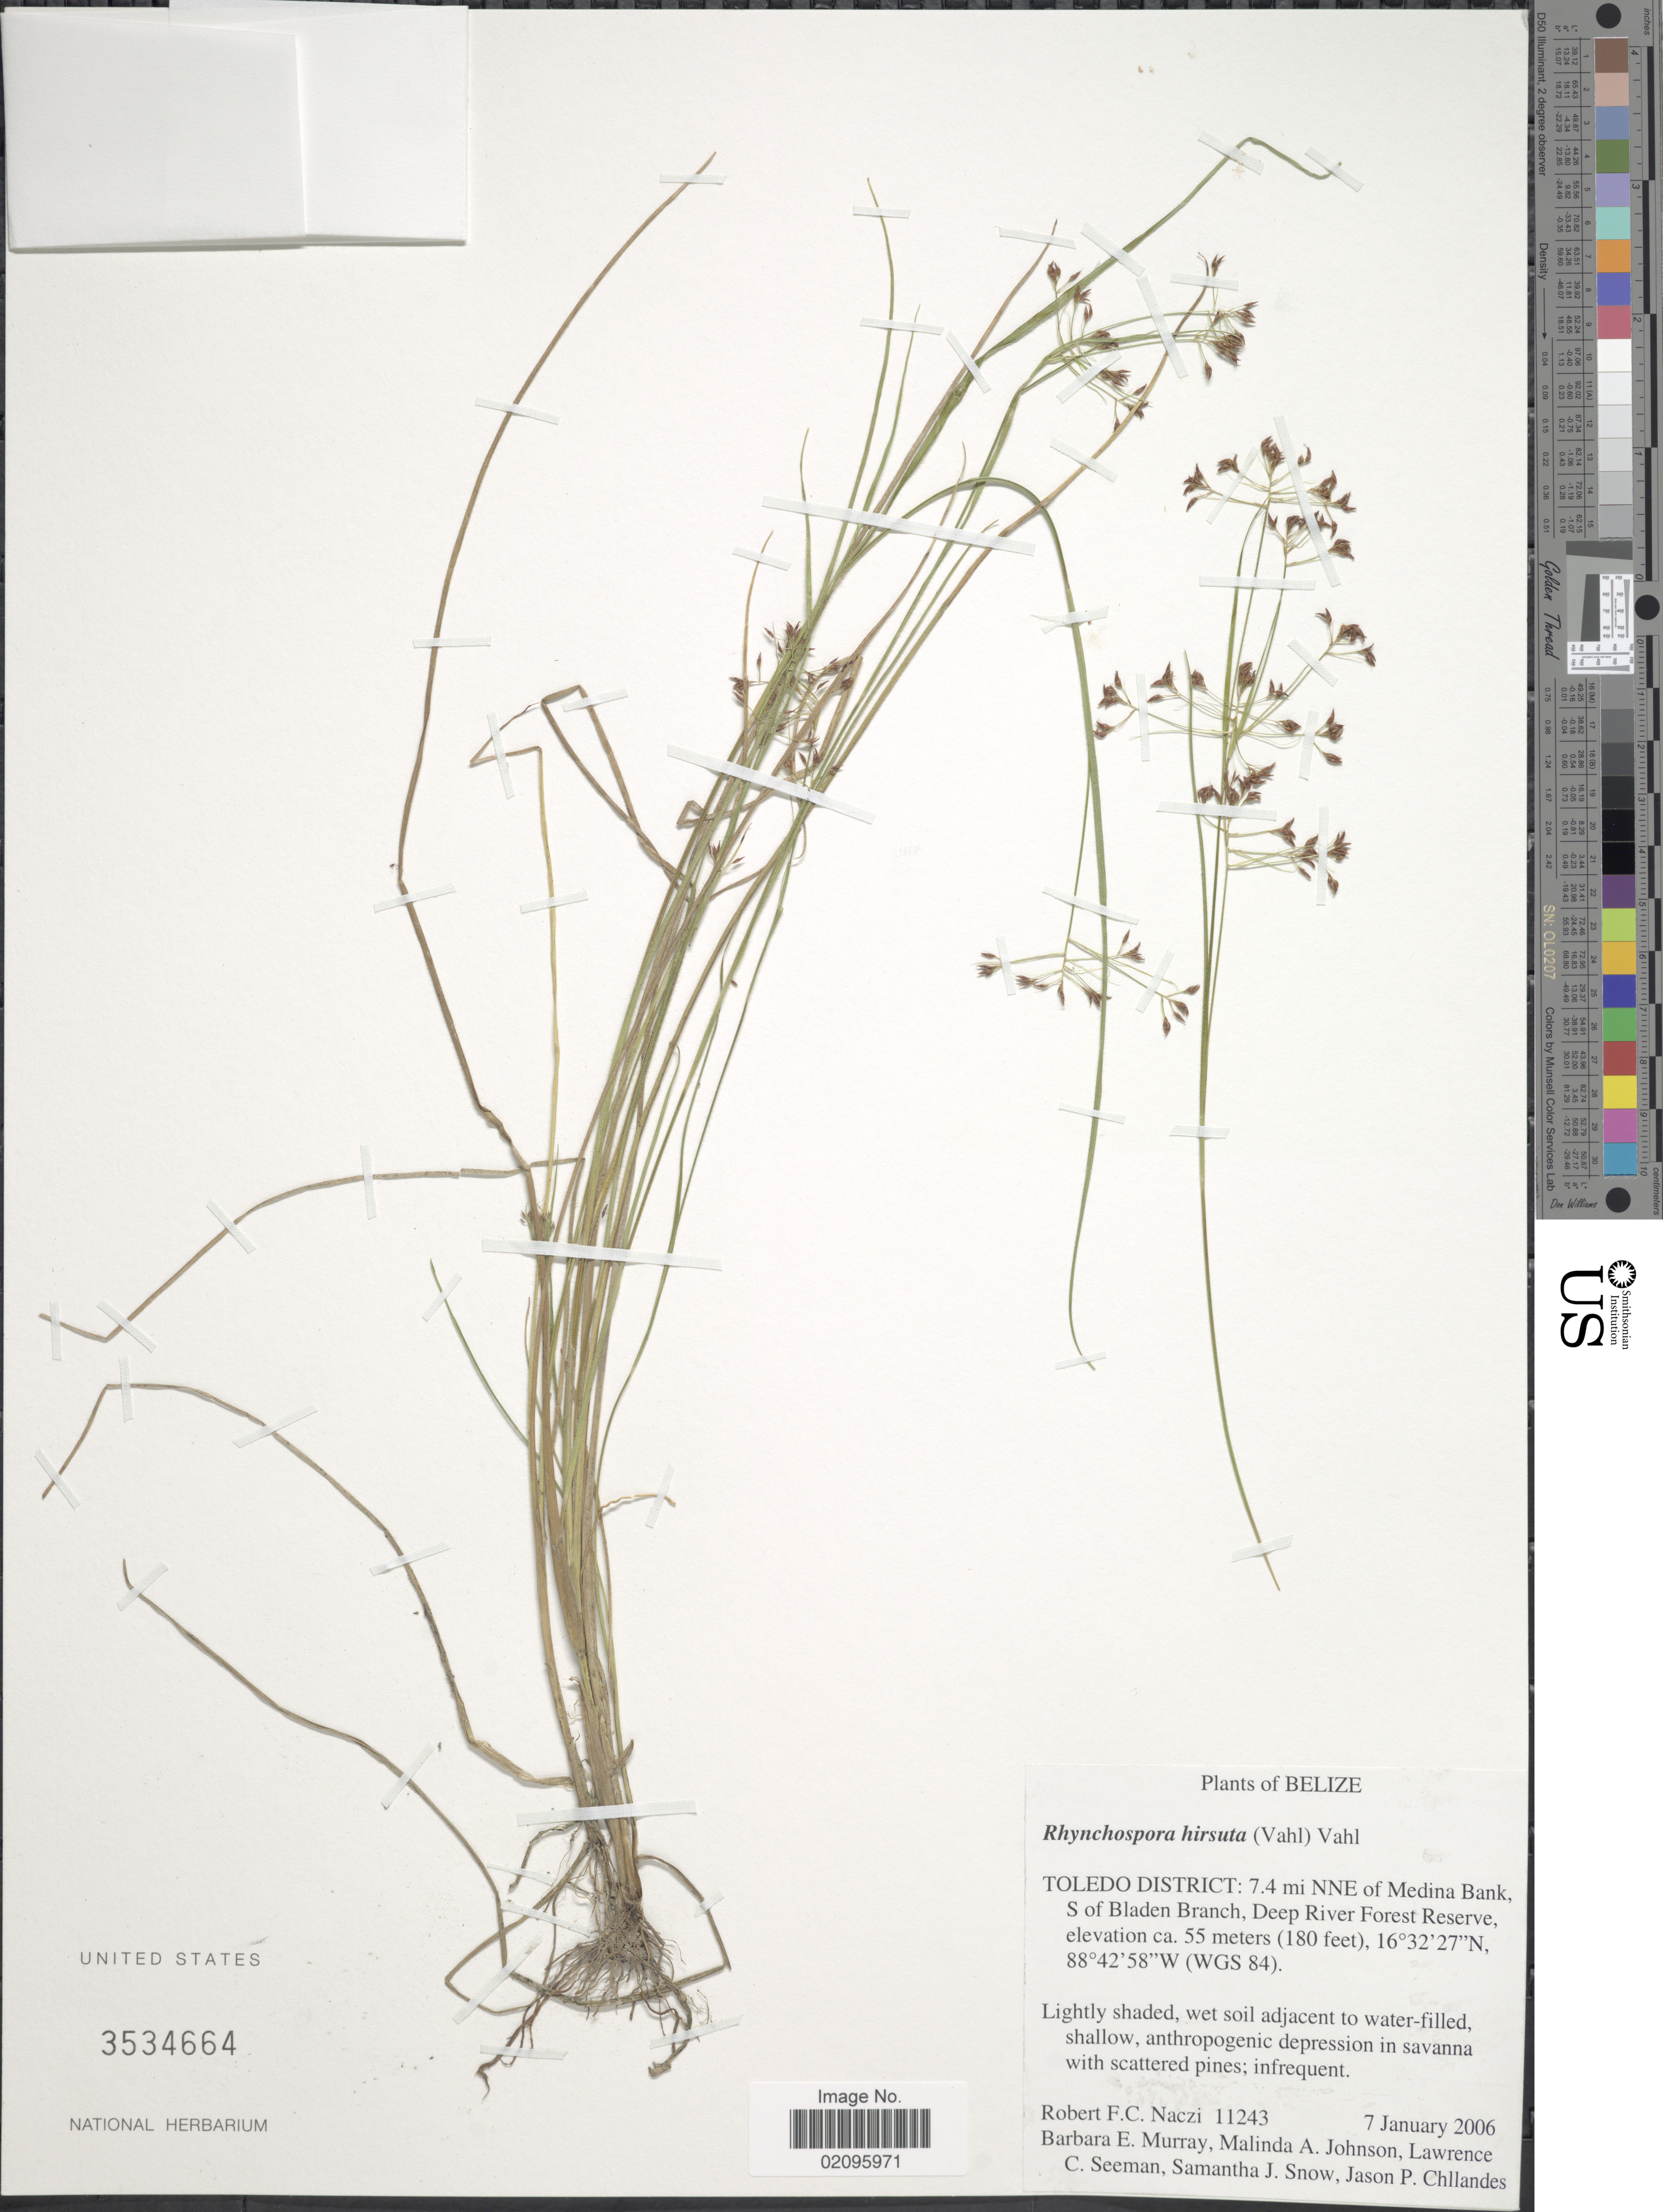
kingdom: Plantae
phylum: Tracheophyta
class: Liliopsida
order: Poales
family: Cyperaceae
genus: Rhynchospora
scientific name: Rhynchospora hirsuta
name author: (Vahl) Vahl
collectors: R. F. C. Naczi, B. Murray, M. A. Johnson, L. Seeman & et al.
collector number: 11243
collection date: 2006-01-07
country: Belize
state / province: Toledo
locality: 7.4 mi NNE of Medina Bank, S of Bladen Branch, Deep River Forest Reserve, (WGS 84).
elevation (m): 55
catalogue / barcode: US 3534664